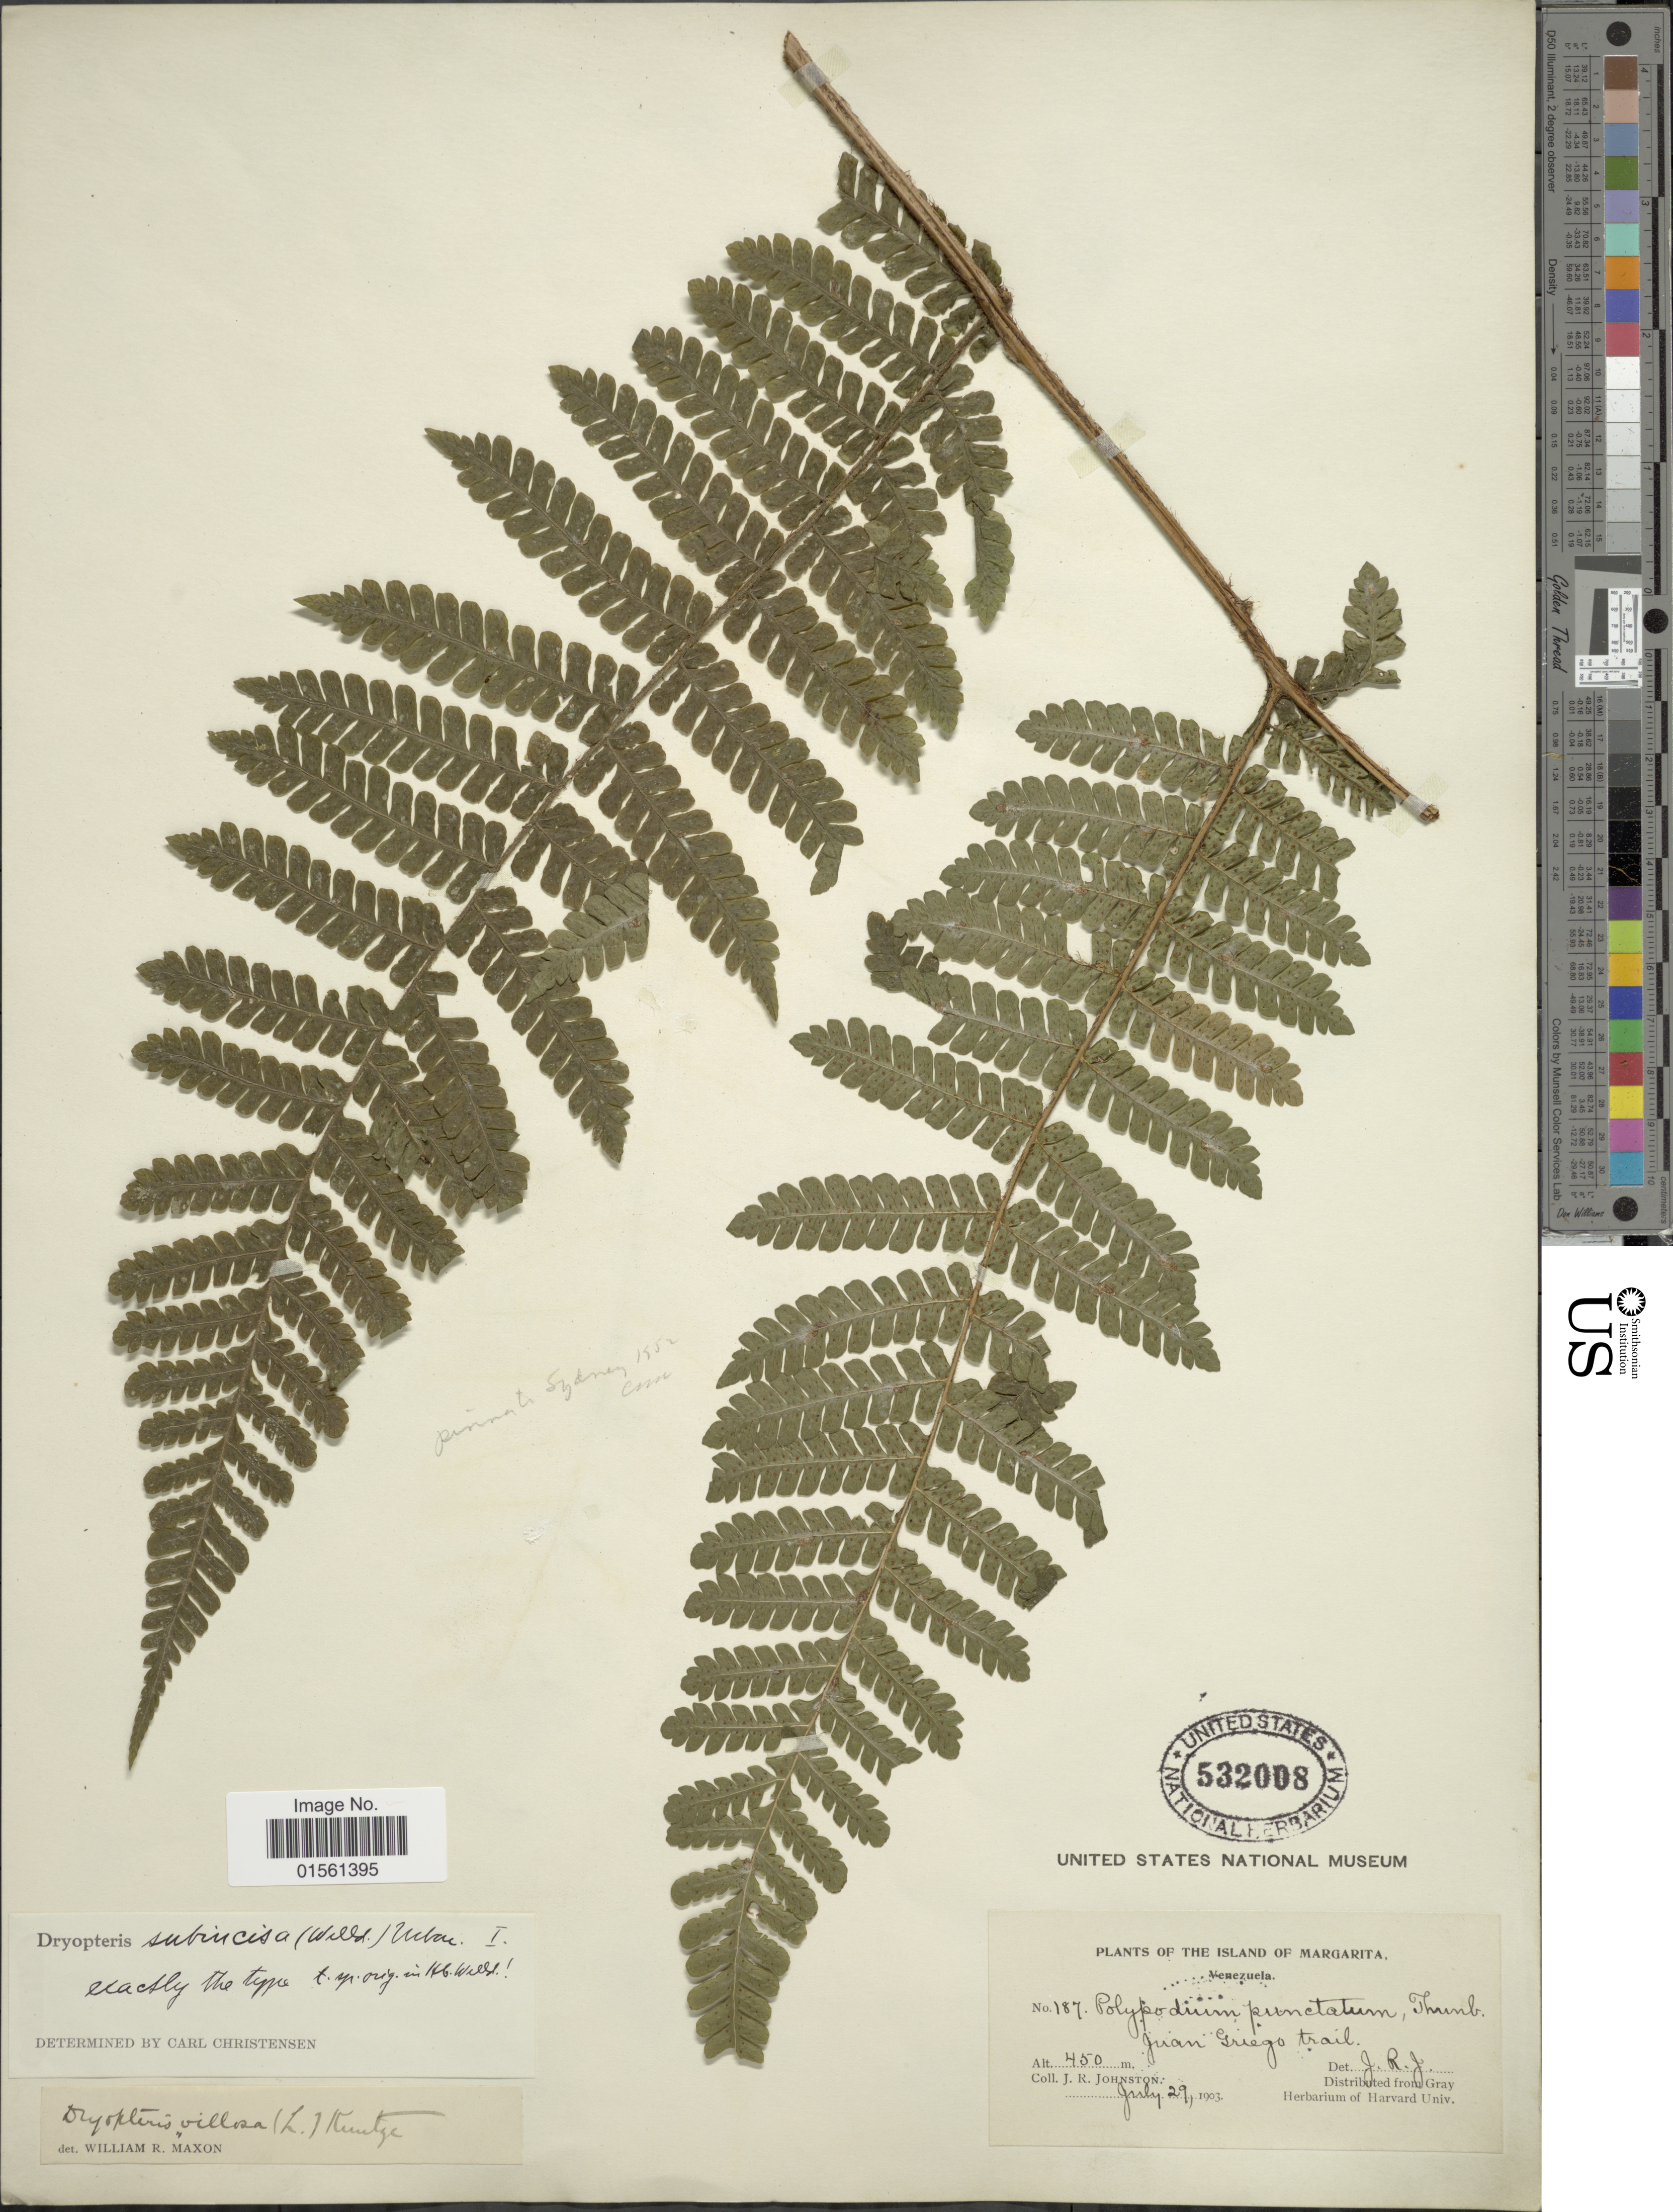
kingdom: Plantae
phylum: Tracheophyta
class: Polypodiopsida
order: Polypodiales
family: Dryopteridaceae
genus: Megalastrum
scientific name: Megalastrum subincisum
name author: (Willd.) A.R. Sm. & R.C. Moran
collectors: J. Johnston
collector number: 187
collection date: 1903-07-29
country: Venezuela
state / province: Nueva Esparta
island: Margarita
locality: Island of Margarita, Venezuela, Juan Griego trail.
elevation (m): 450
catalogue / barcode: US 532008